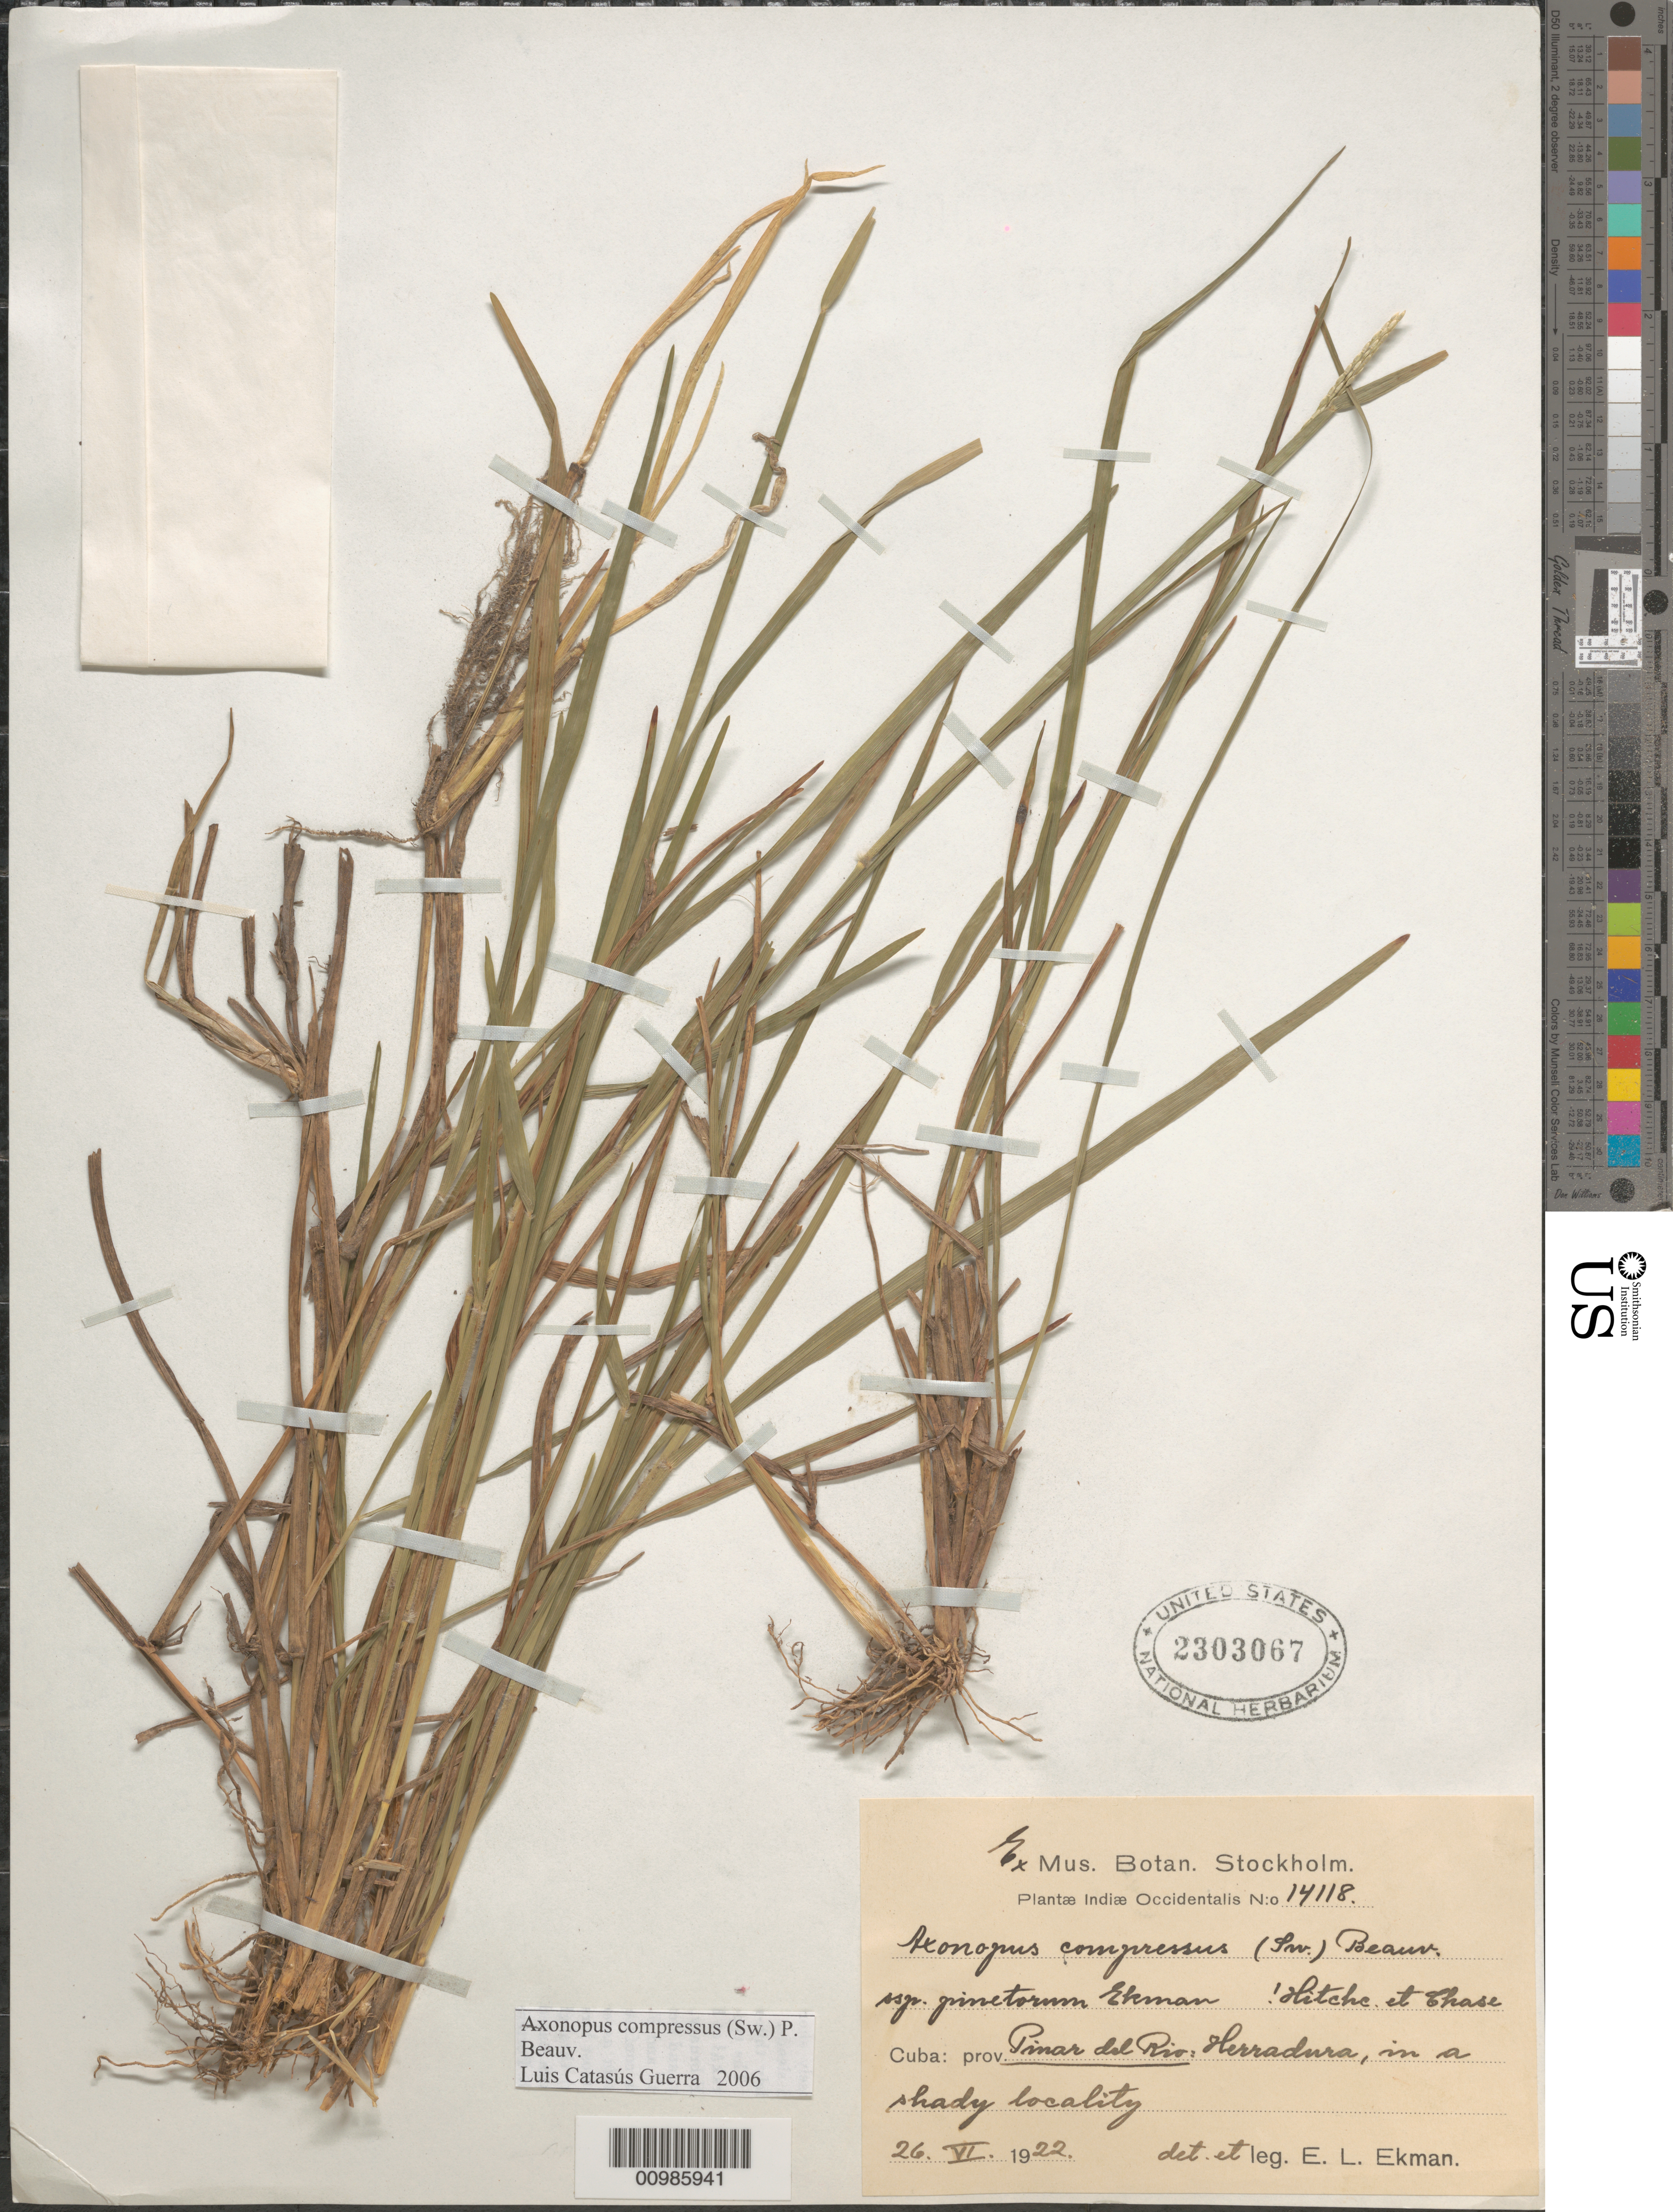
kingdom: Plantae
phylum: Tracheophyta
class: Liliopsida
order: Poales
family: Poaceae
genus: Axonopus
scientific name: Axonopus compressus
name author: (Sw.) P. Beauv.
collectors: E. L. Ekman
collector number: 14118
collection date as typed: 26 Jun 1922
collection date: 1922-06-26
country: Cuba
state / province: Pinar del Rio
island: Cuba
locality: Herradura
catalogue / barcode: US 2303067